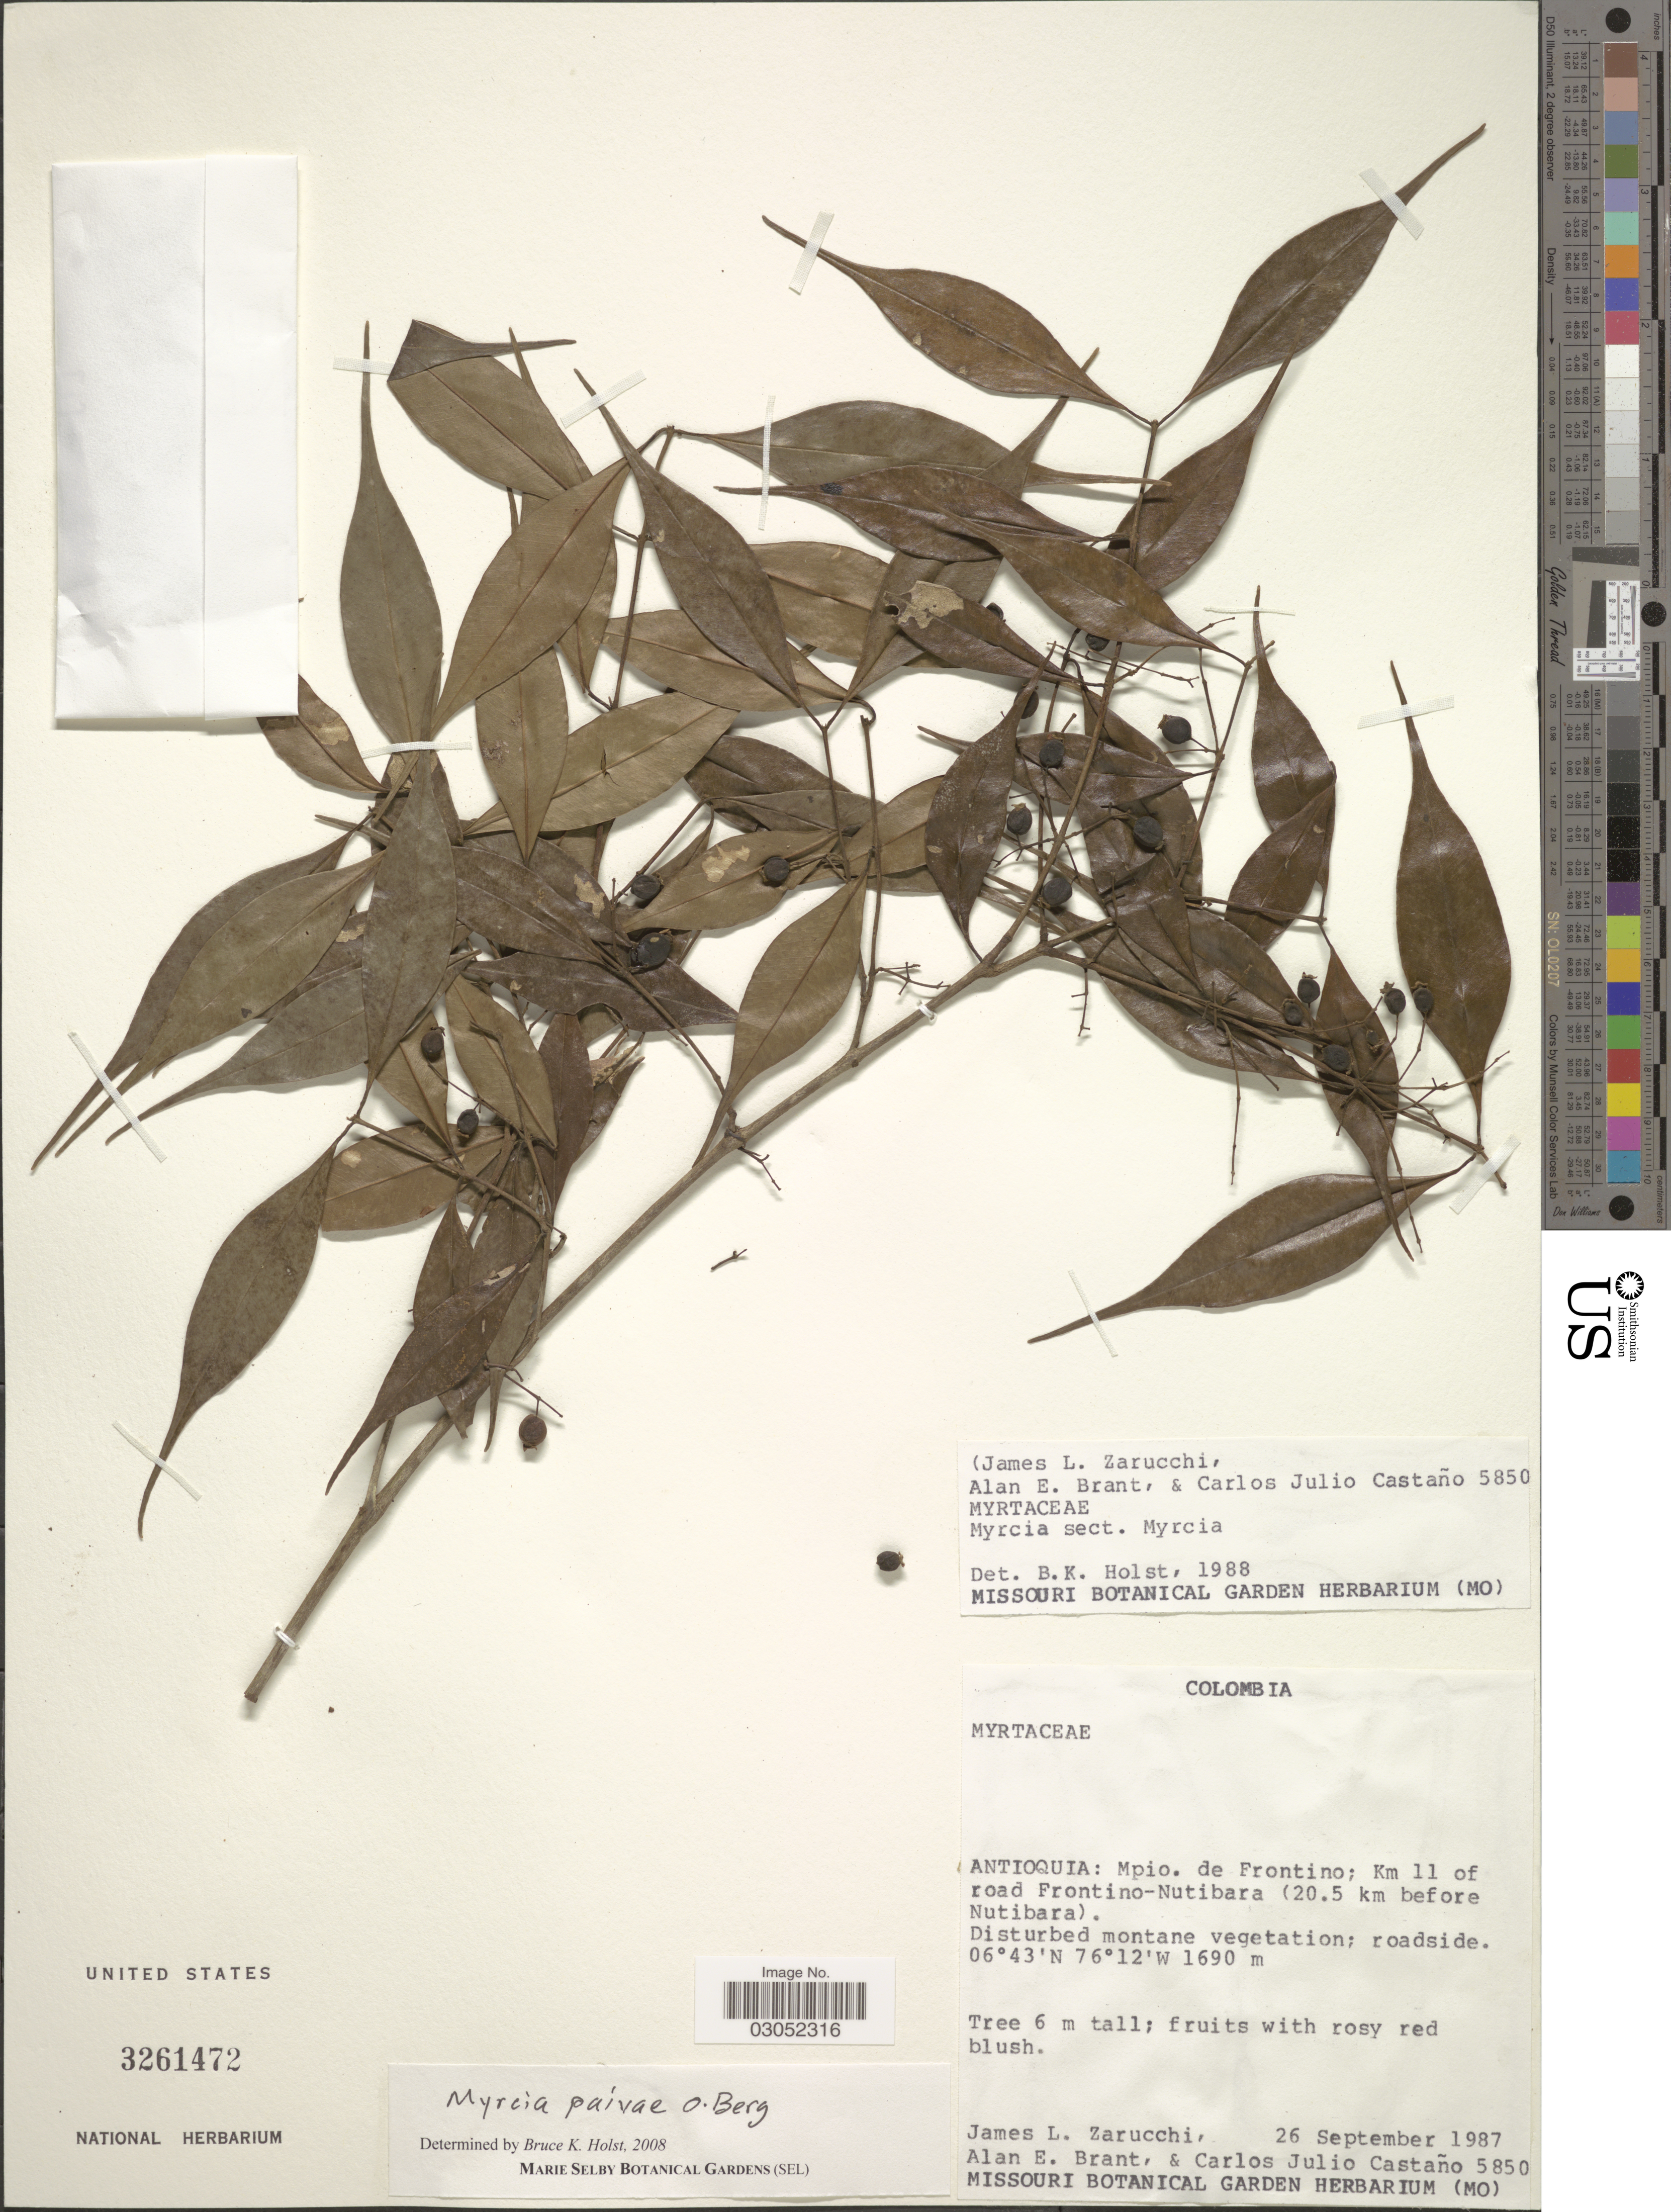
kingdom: Plantae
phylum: Tracheophyta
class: Magnoliopsida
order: Myrtales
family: Myrtaceae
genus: Myrcia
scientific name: Myrcia paivae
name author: O. Berg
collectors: J. L. Zarucchi, A. Brant & C. Castaño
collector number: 5850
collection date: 1987-09-26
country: Colombia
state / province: Antioquia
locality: Mpio. de Frontino; km 11 of road Frontino-Nutibara (20.5 km before Nutibara).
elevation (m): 1690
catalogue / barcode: US 3261472